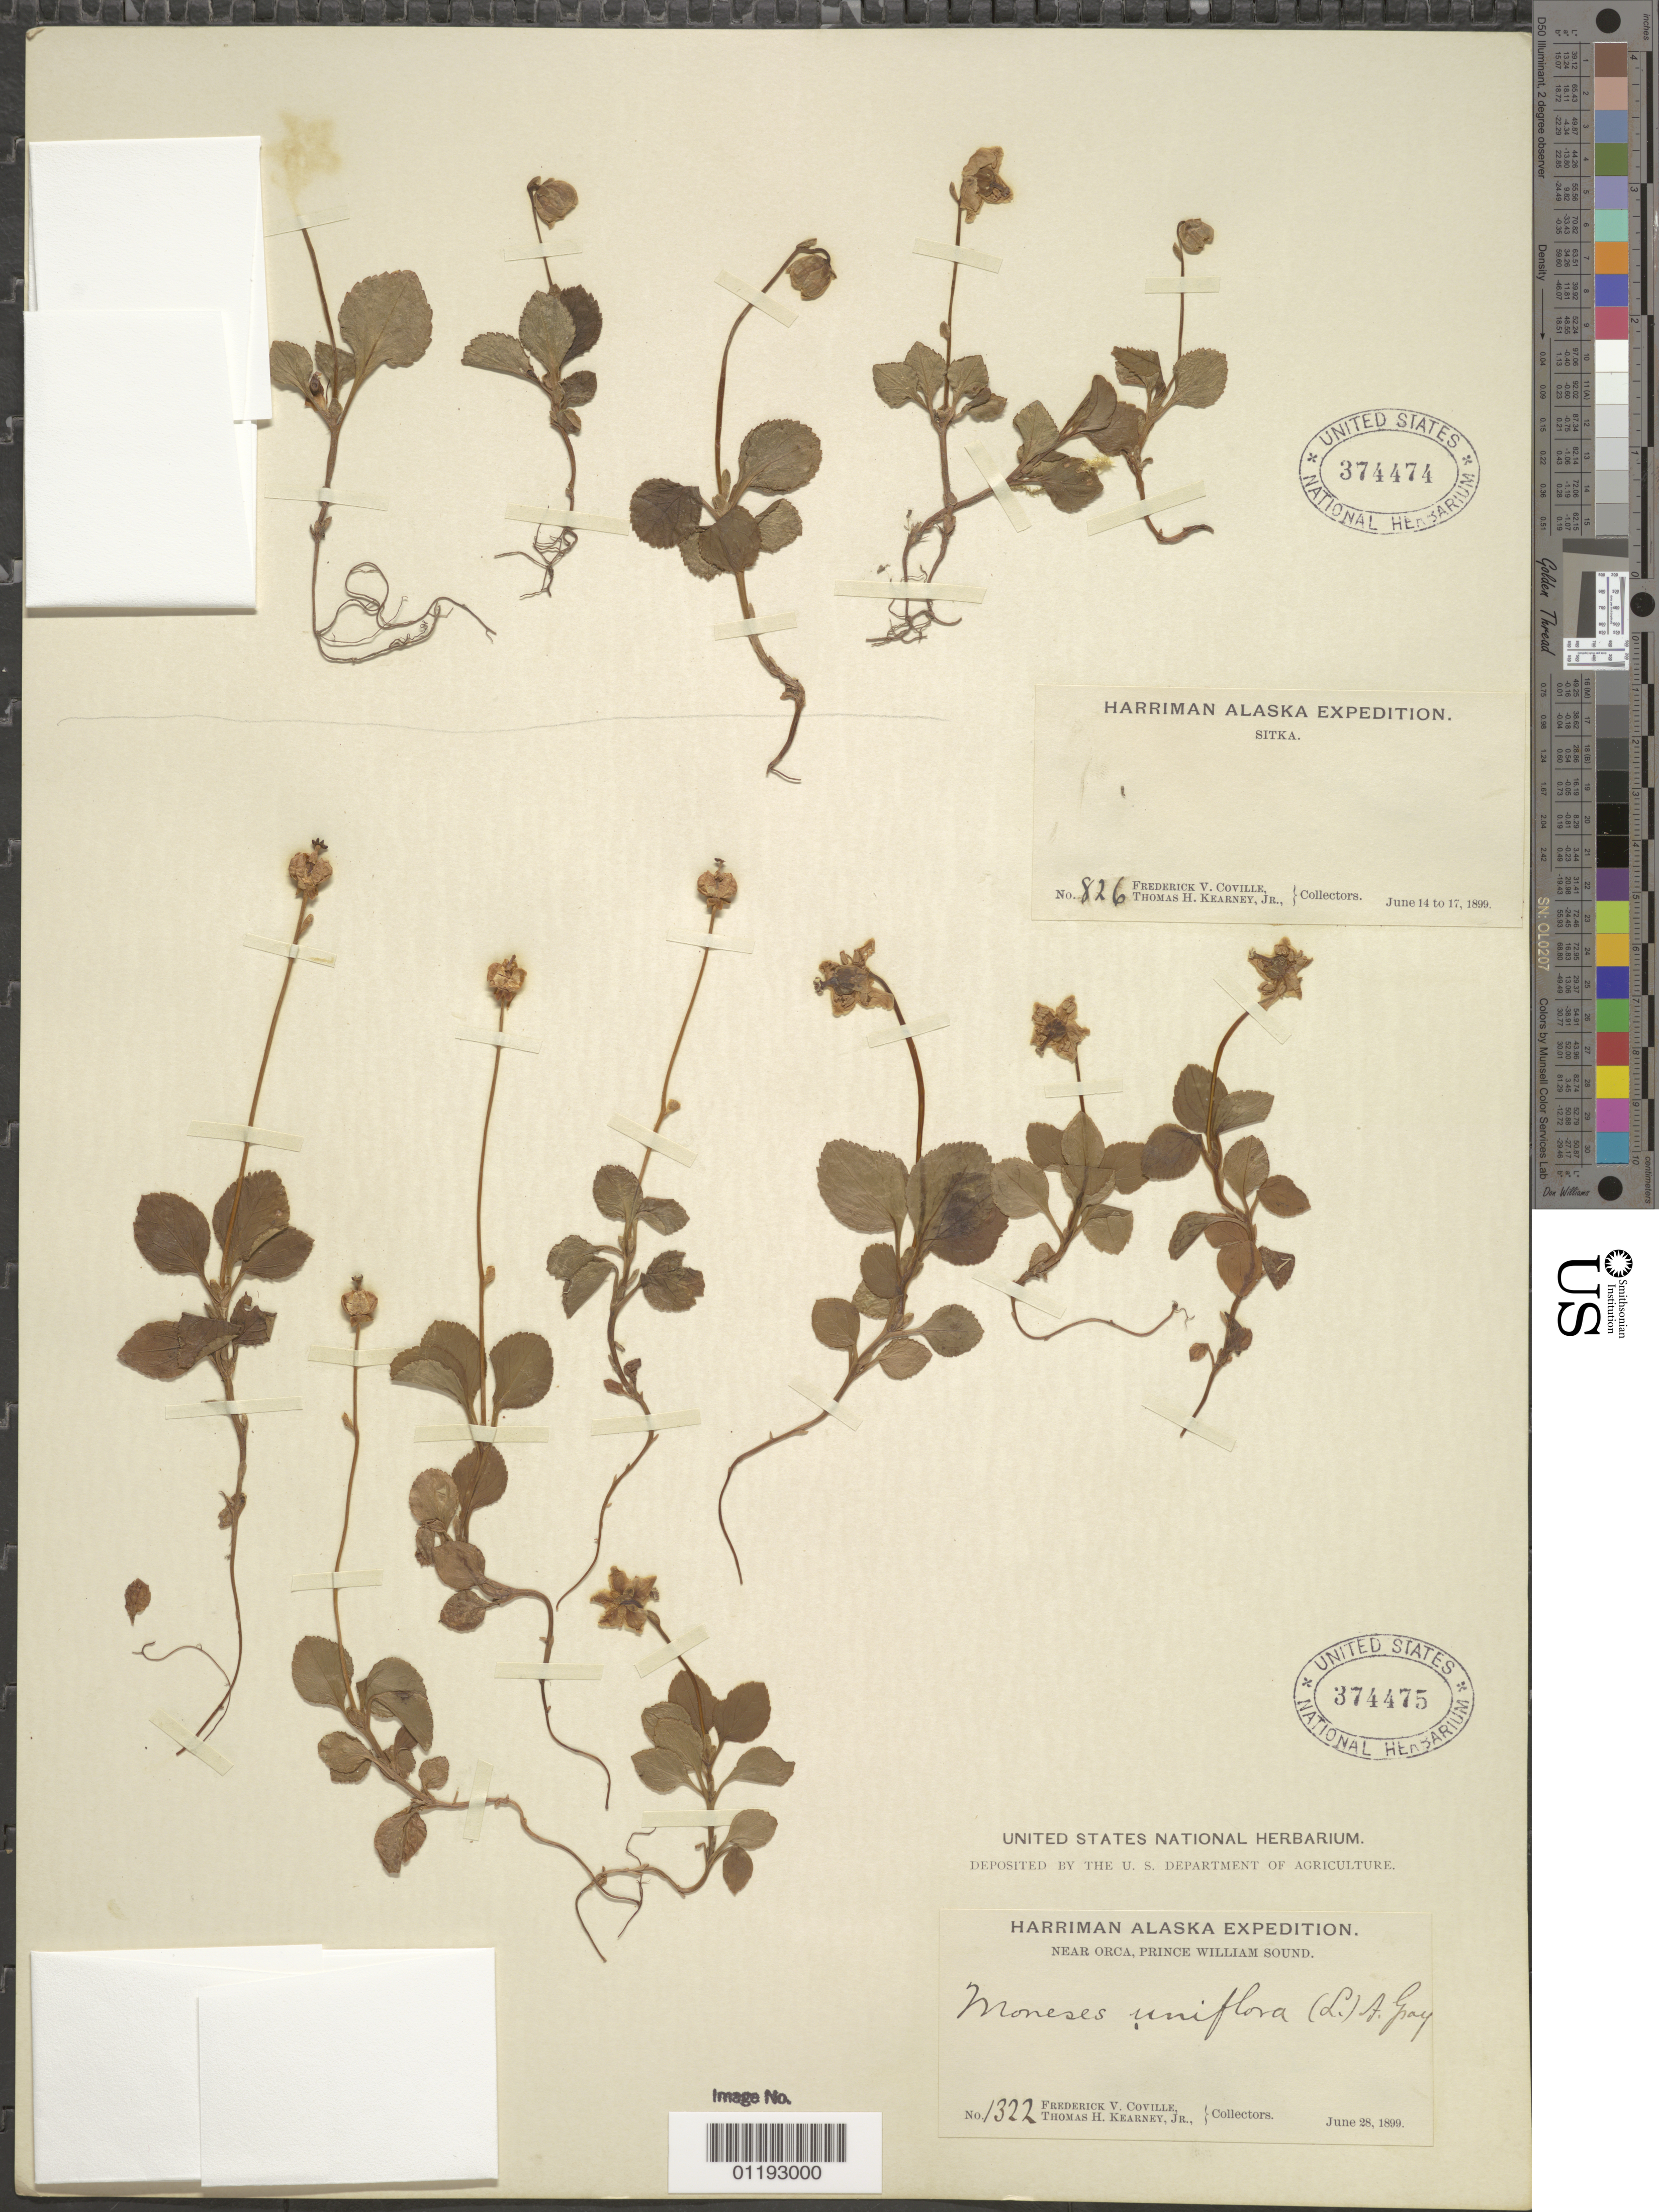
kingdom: Plantae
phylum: Tracheophyta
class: Magnoliopsida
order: Ericales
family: Ericaceae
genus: Moneses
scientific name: Moneses uniflora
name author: (L.) A. Gray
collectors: F. V. Coville & T. H. Kearney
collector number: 826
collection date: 1899-06-14/1899-06-17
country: United States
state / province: Alaska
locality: Sitka.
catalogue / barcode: US 374474-2